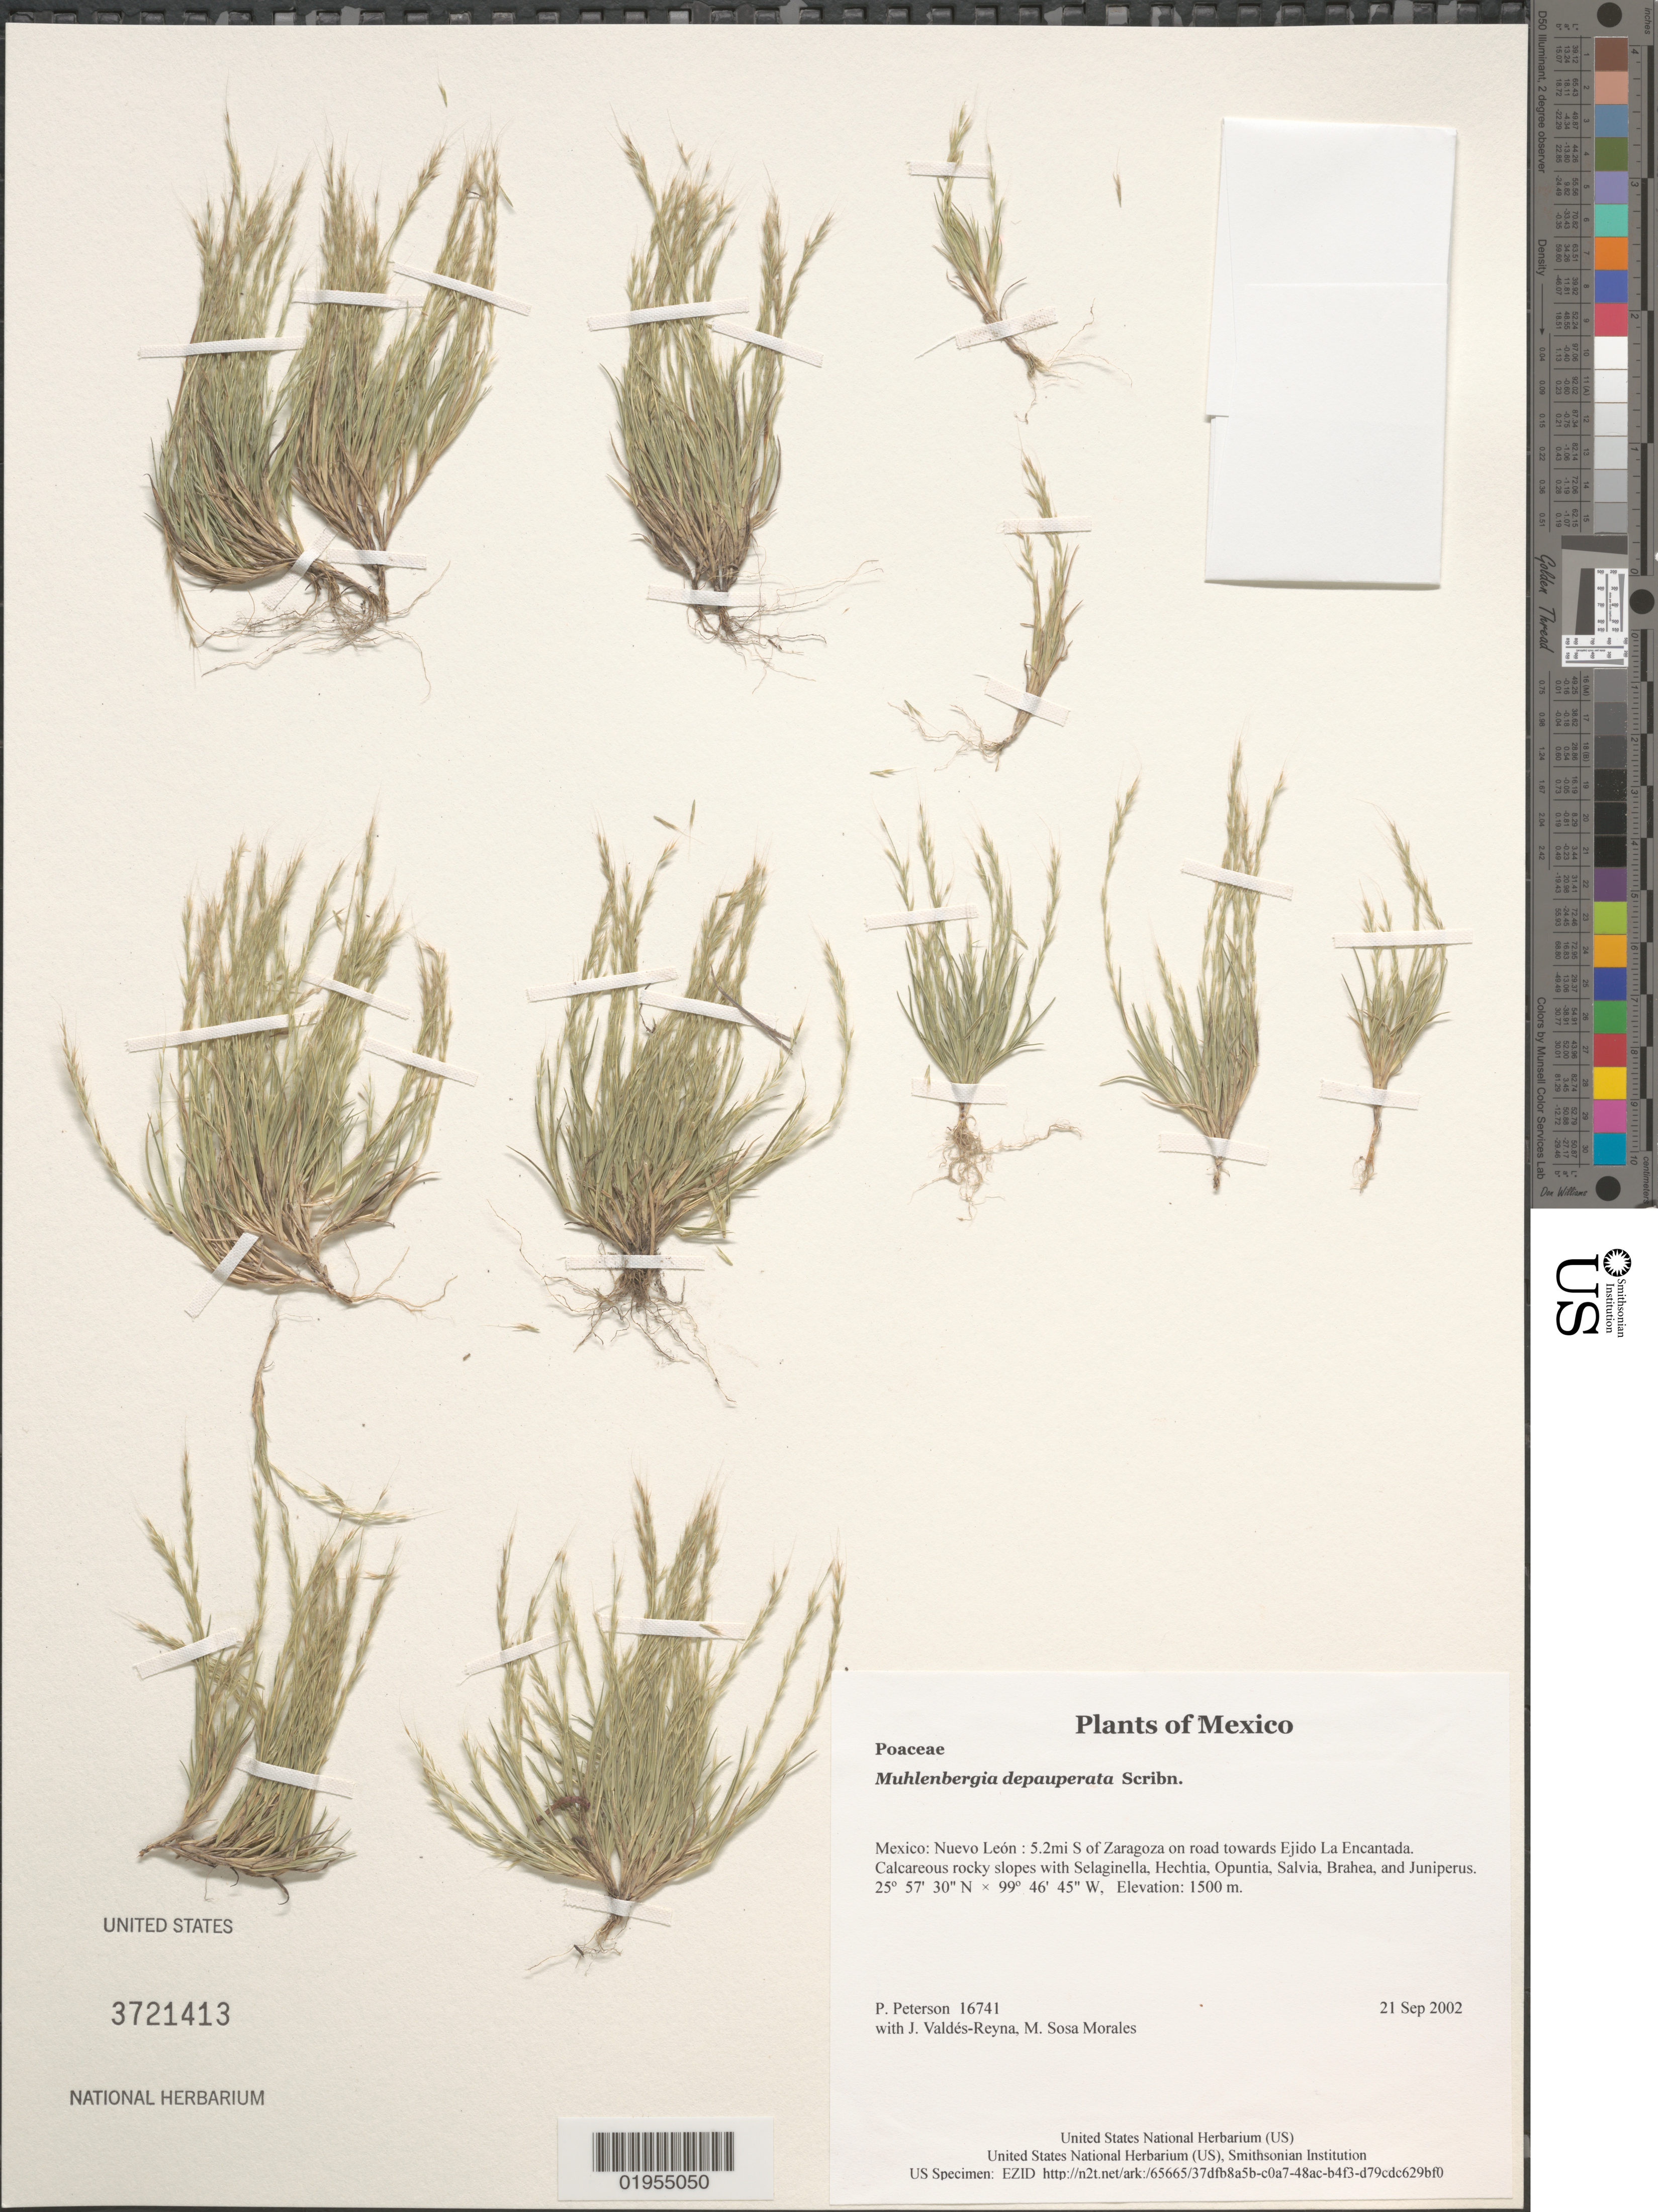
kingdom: Plantae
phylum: Tracheophyta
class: Liliopsida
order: Poales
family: Poaceae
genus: Muhlenbergia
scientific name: Muhlenbergia depauperata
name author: Scribn.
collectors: P. M. Peterson, J. Valdés-Reyna & M. Sosa Morales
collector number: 16741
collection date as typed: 21 Sep 2002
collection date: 2002-09-21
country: Mexico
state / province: Nuevo León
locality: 5.2mi S of Zaragoza on road towards Ejido La Encantada. Calcareous rocky slopes with Selaginella, Hechtia, Opuntia, Salvia, Brahea, and Juniperus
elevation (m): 1500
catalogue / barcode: US 3721413